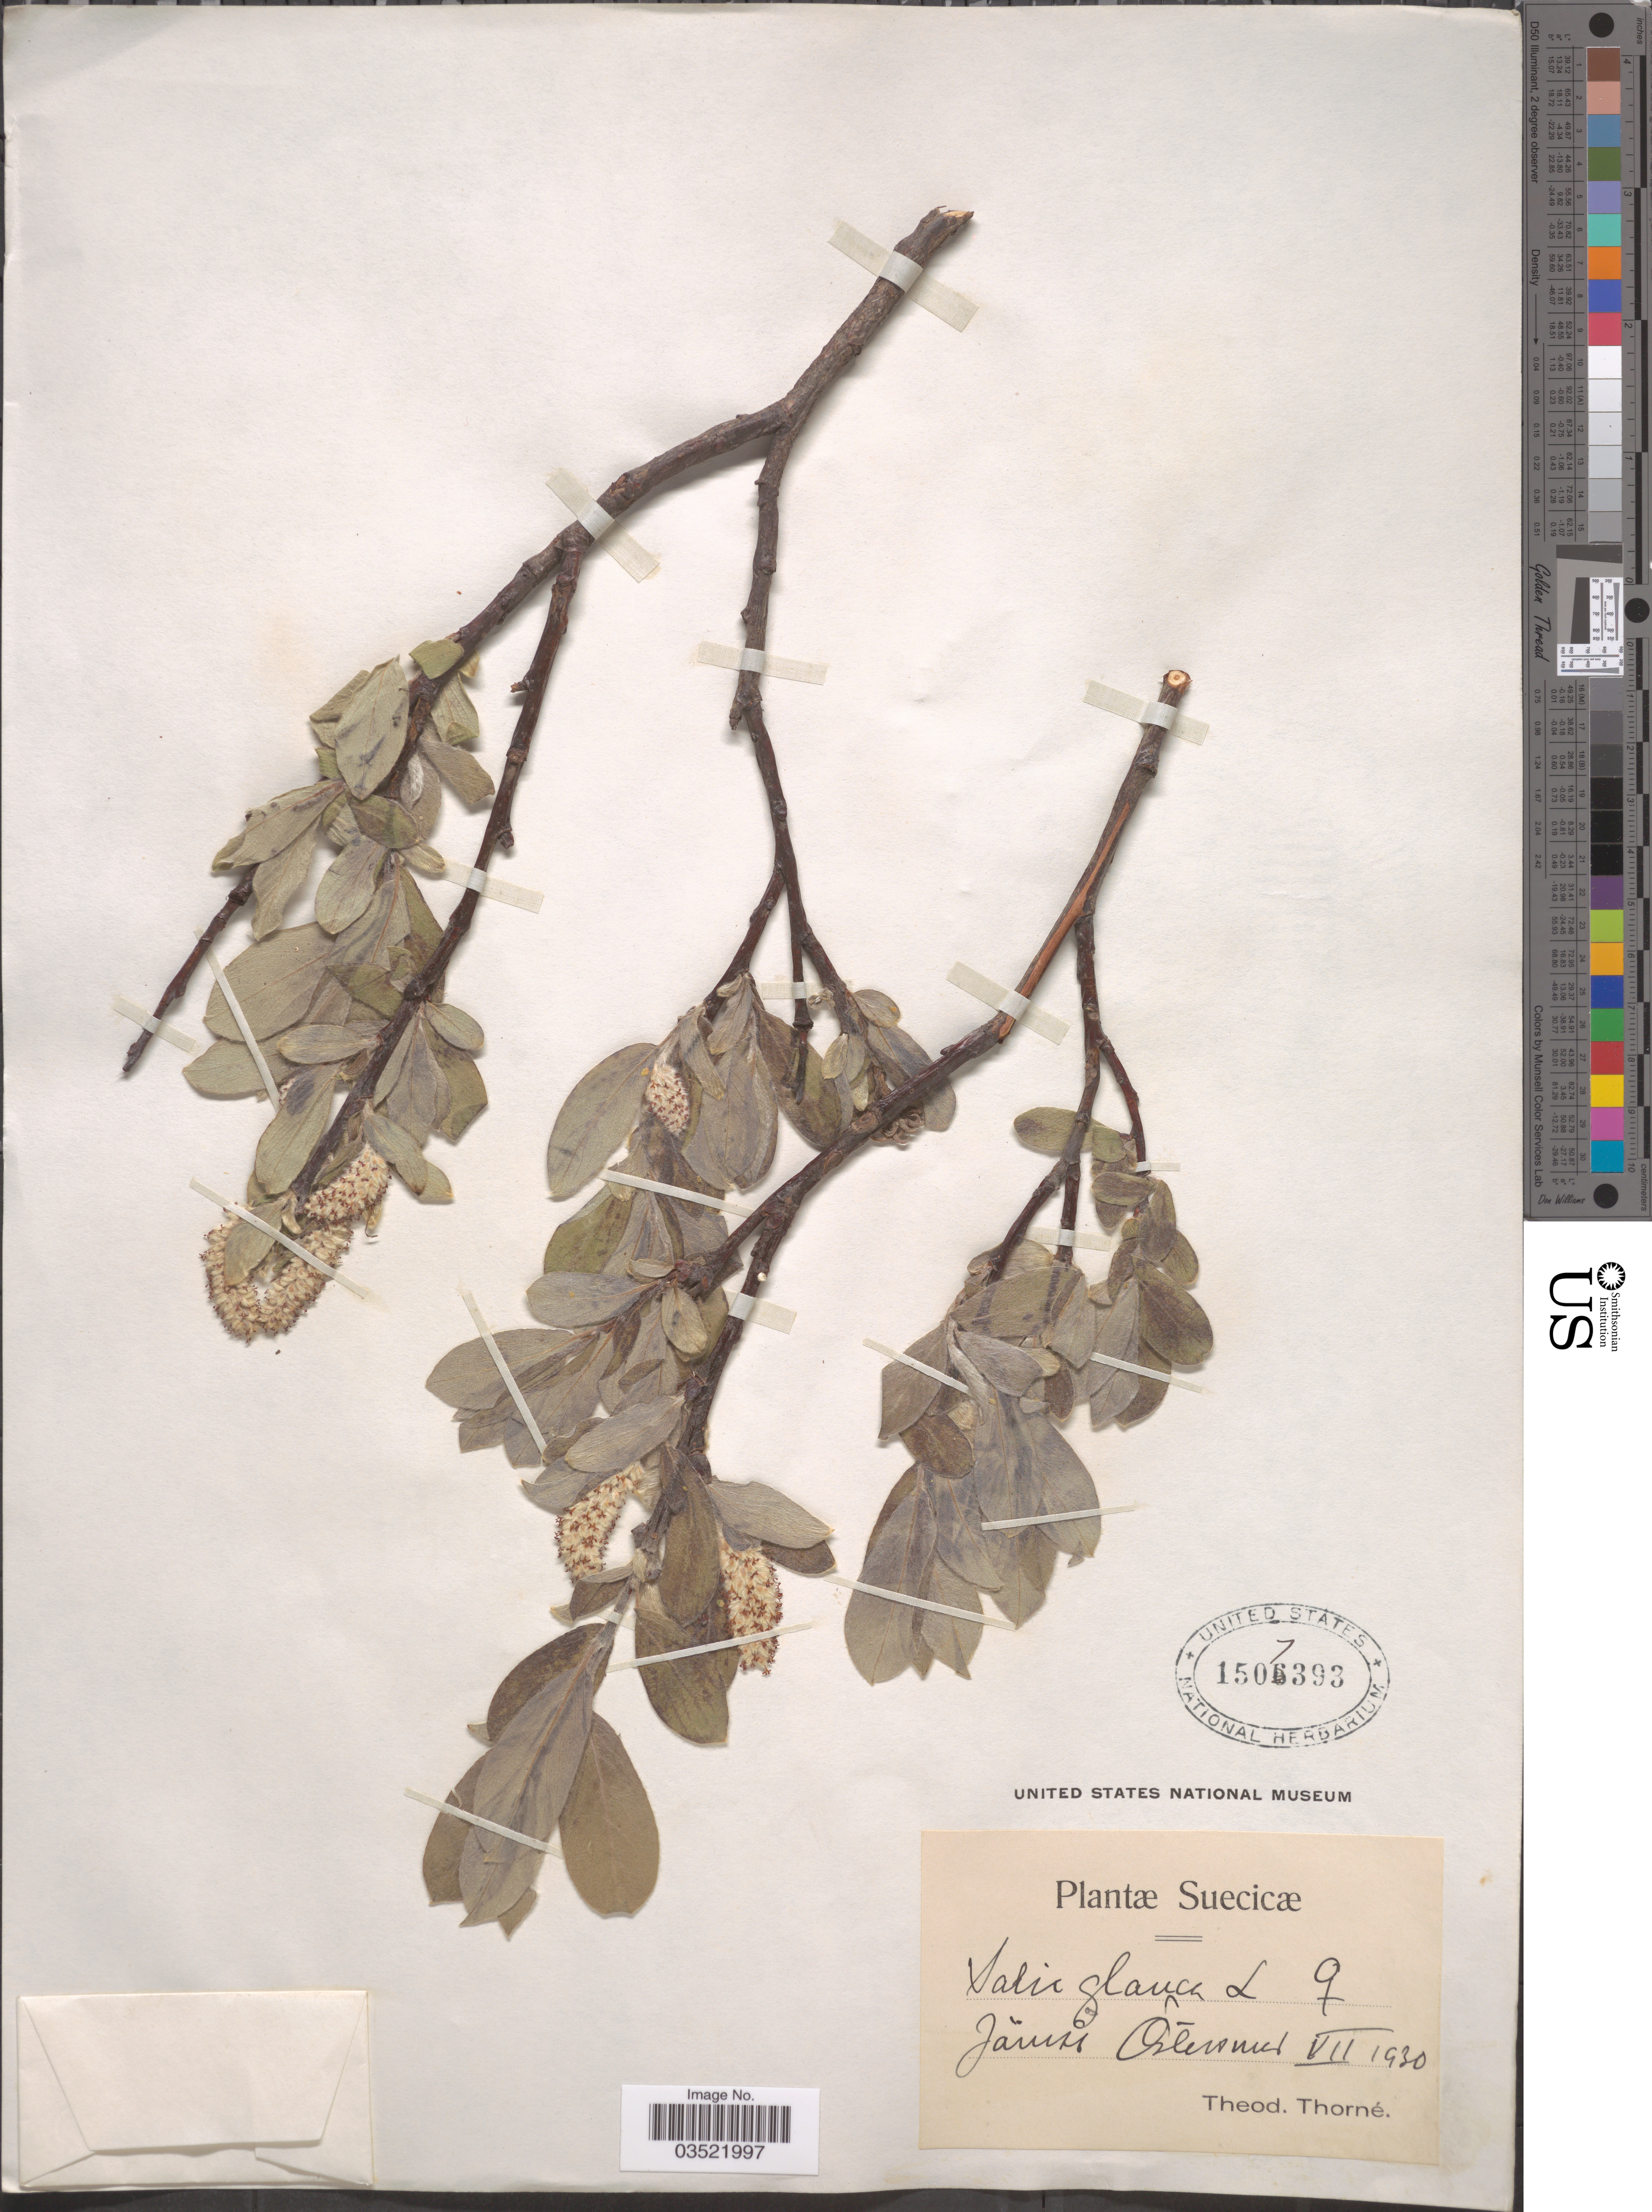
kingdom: Plantae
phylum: Tracheophyta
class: Magnoliopsida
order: Malpighiales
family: Salicaceae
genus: Salix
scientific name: Salix glauca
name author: L.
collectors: T. Thorné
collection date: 1930-07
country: Sweden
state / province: Jämtland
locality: Suecicæ. Jämtl. Östersund.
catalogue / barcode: US 1507393